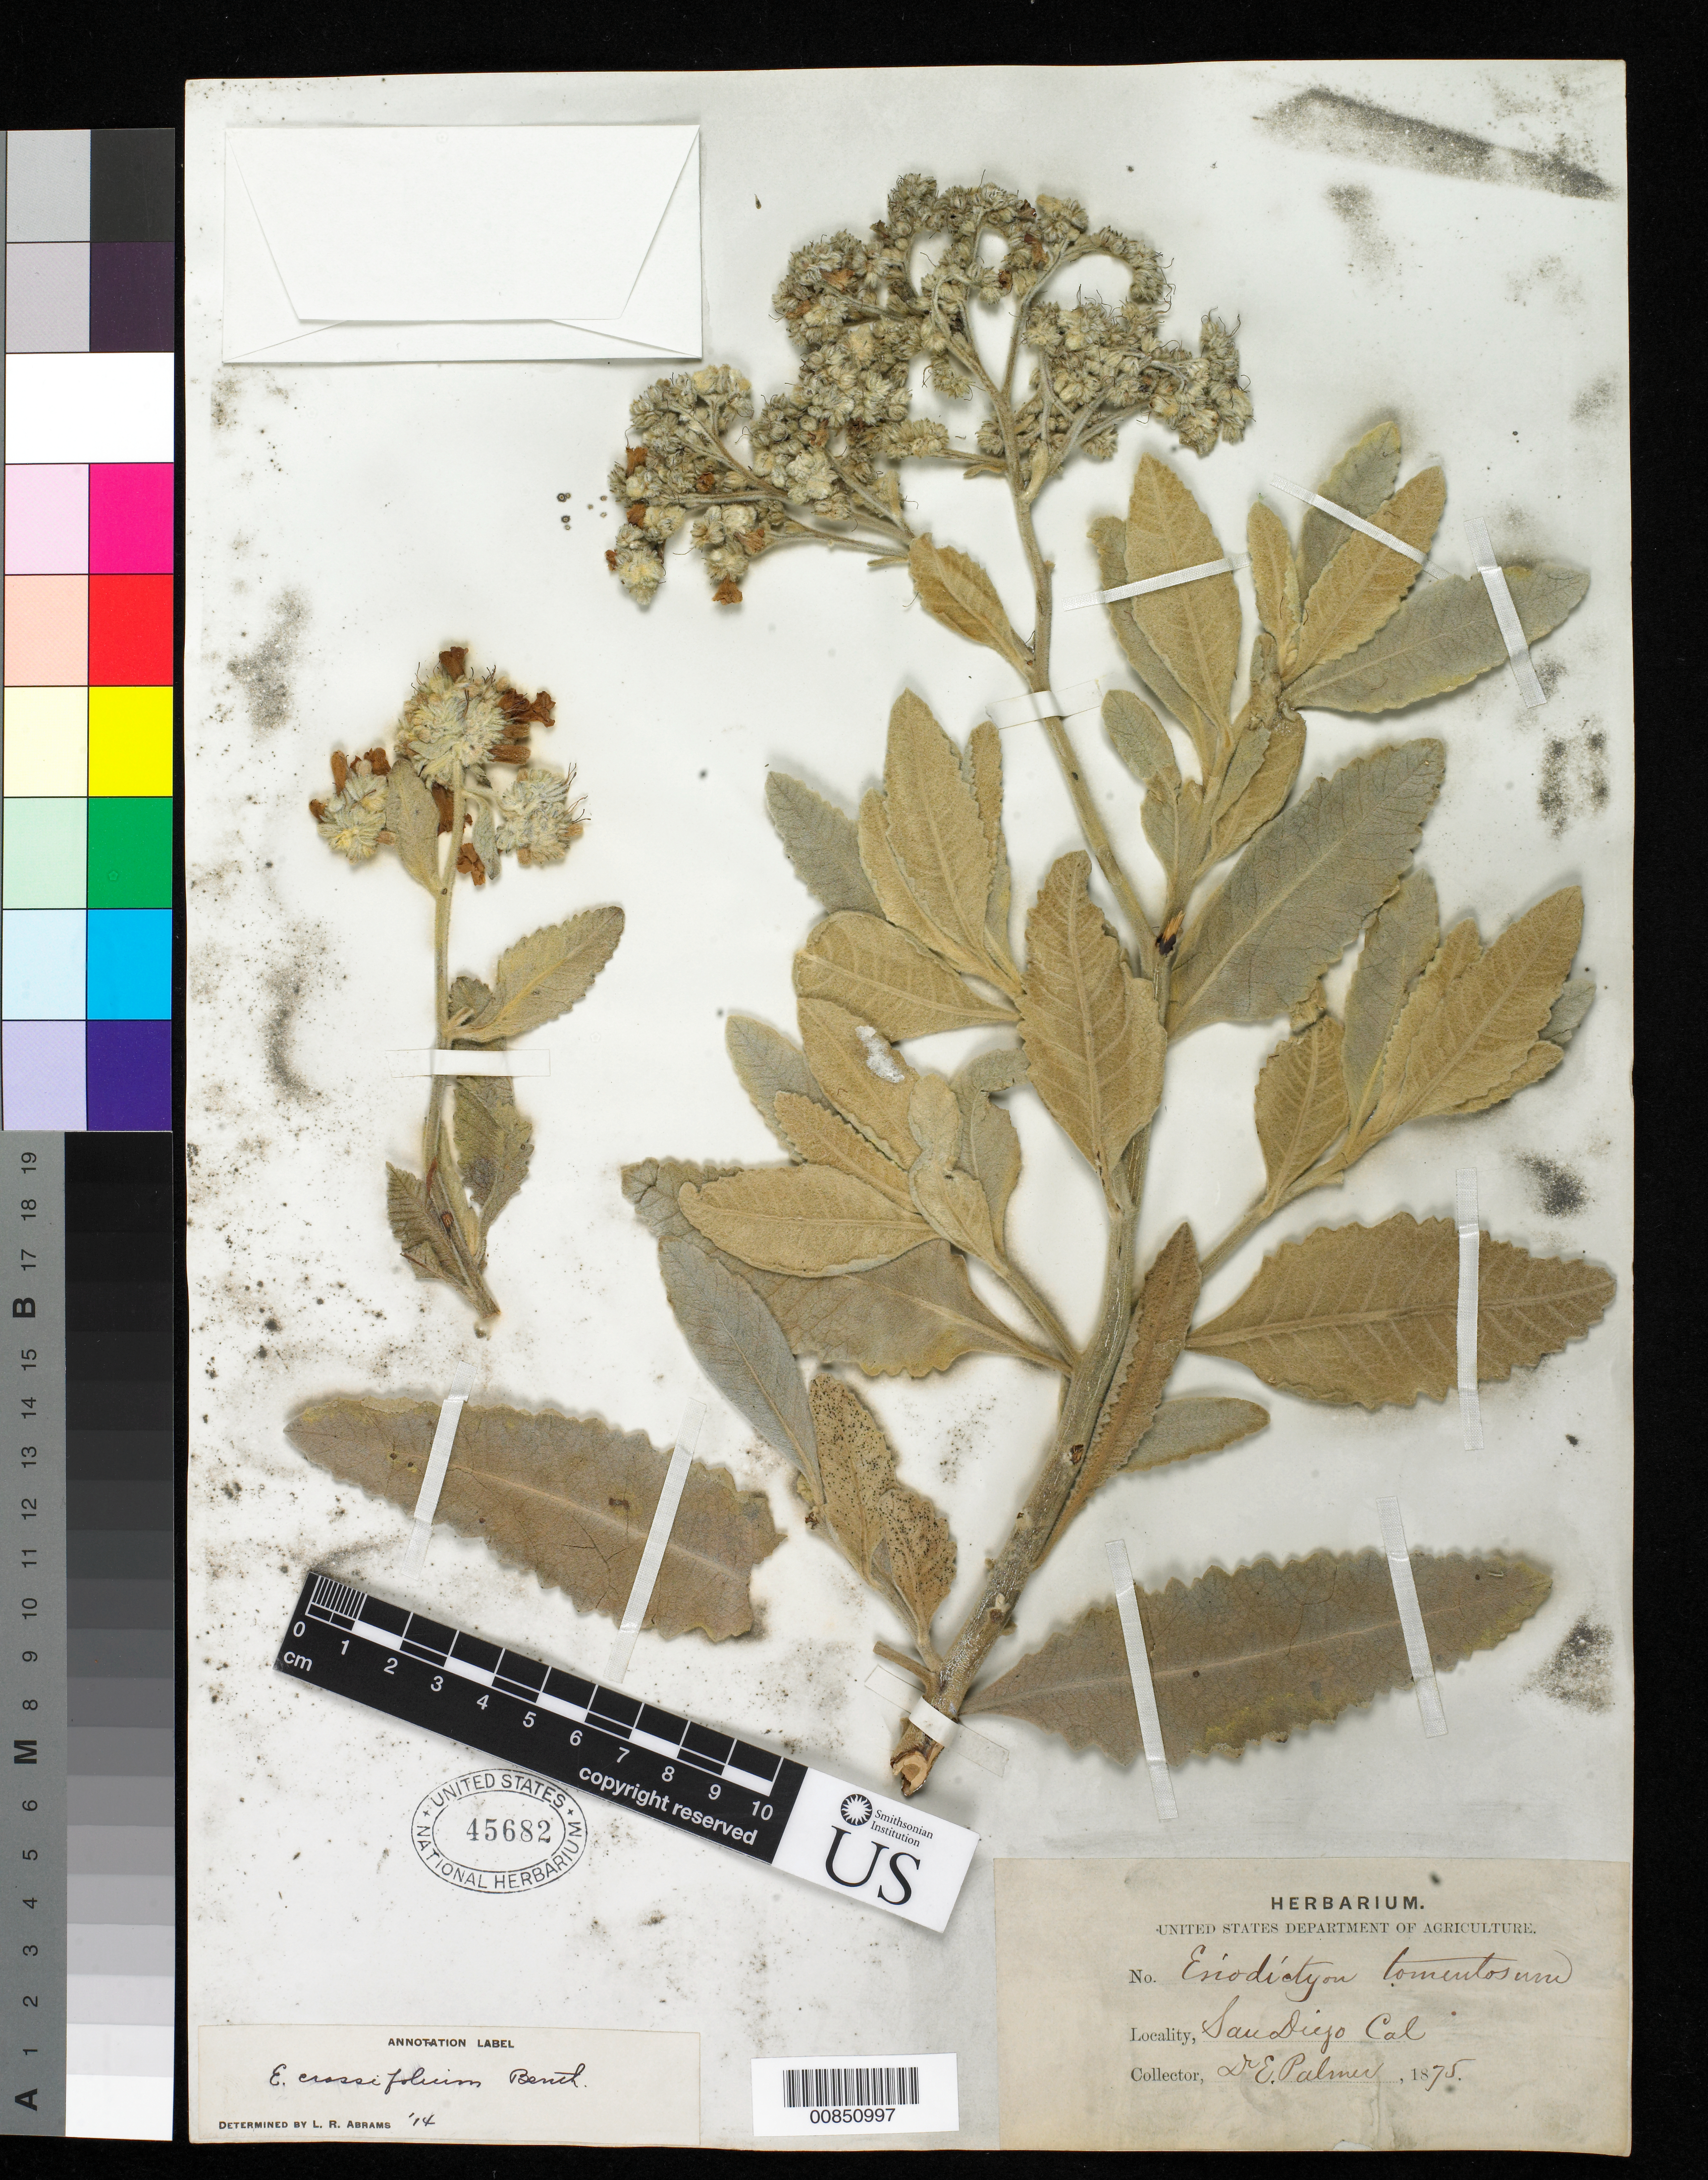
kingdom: Plantae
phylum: Tracheophyta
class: Magnoliopsida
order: Boraginales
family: Namaceae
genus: Eriodictyon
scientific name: Eriodictyon crassifolium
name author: Benth.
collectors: E. Palmer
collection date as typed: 1875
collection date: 1875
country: United States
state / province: California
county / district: San Diego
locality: San Diego, California.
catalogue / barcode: US 45682